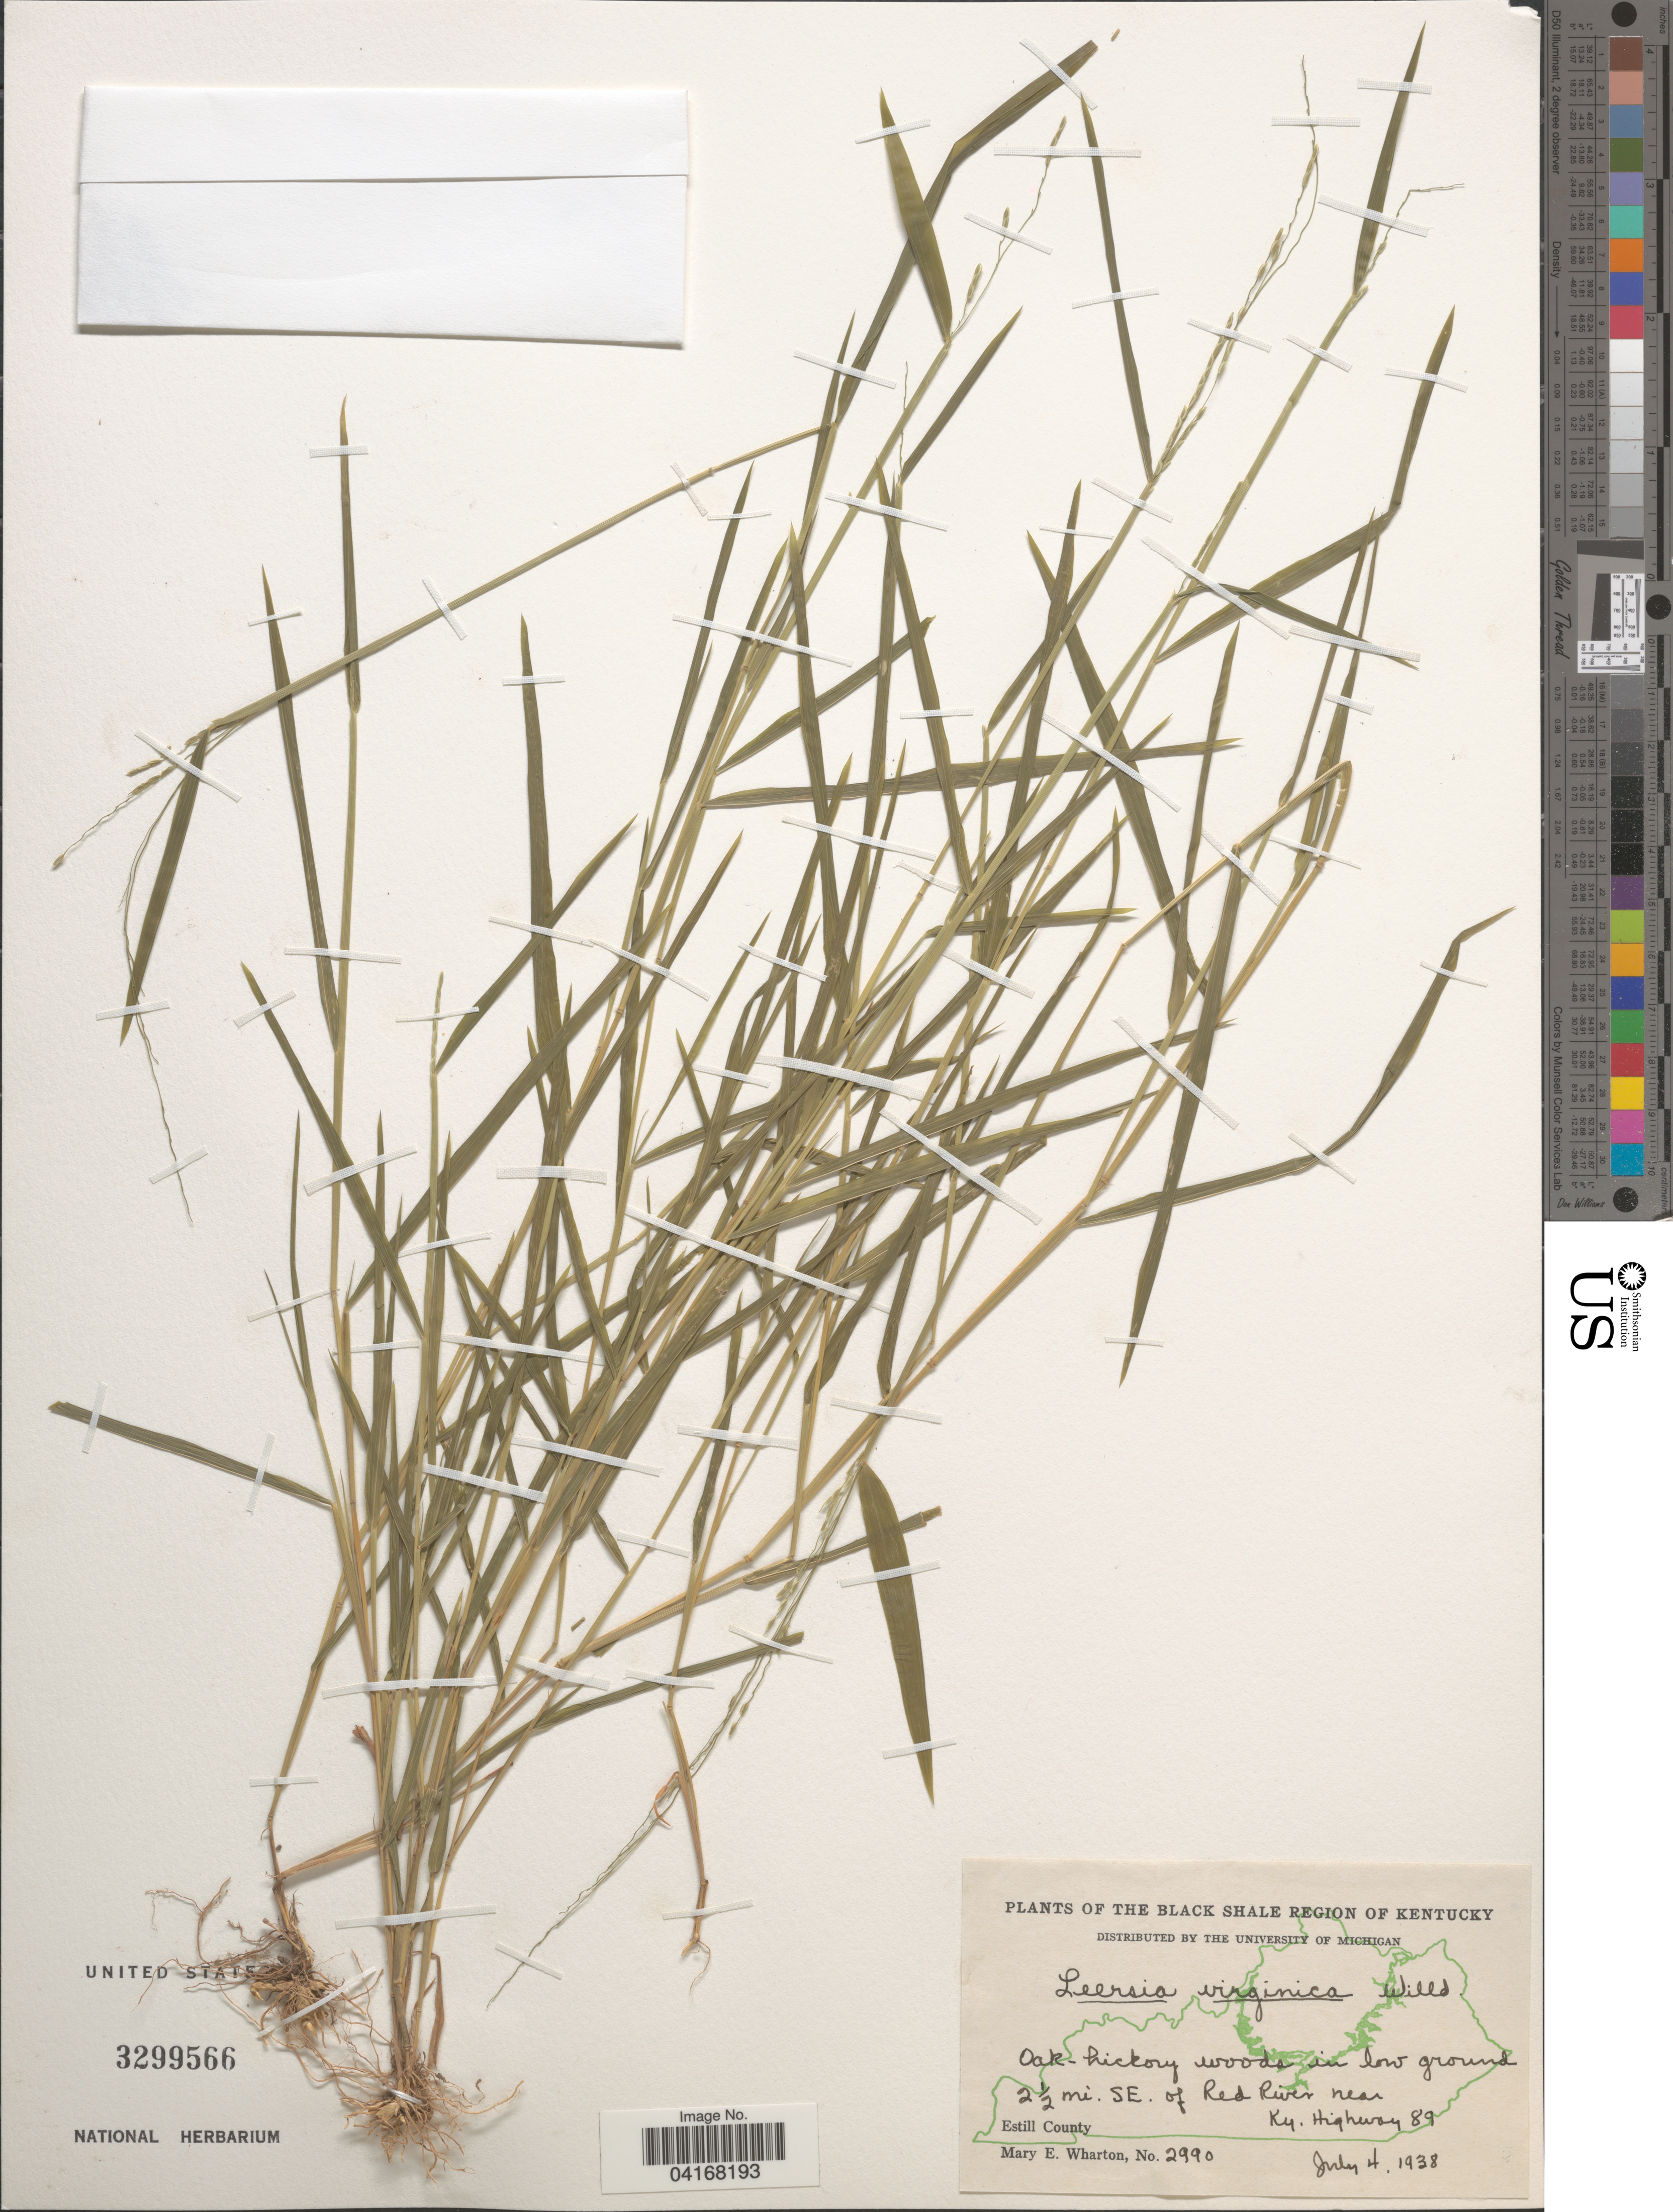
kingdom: Plantae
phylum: Tracheophyta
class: Liliopsida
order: Poales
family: Poaceae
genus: Leersia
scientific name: Leersia virginica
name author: Willd.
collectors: M. Wharton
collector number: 2990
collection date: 1938-07-04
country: United States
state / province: Kentucky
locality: The Black Shale Region of Kentucky. Oak-hickory woods in low ground 2½ mi. SE. of Red River near Ky. Highway 89. Estill County.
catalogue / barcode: US 3299566